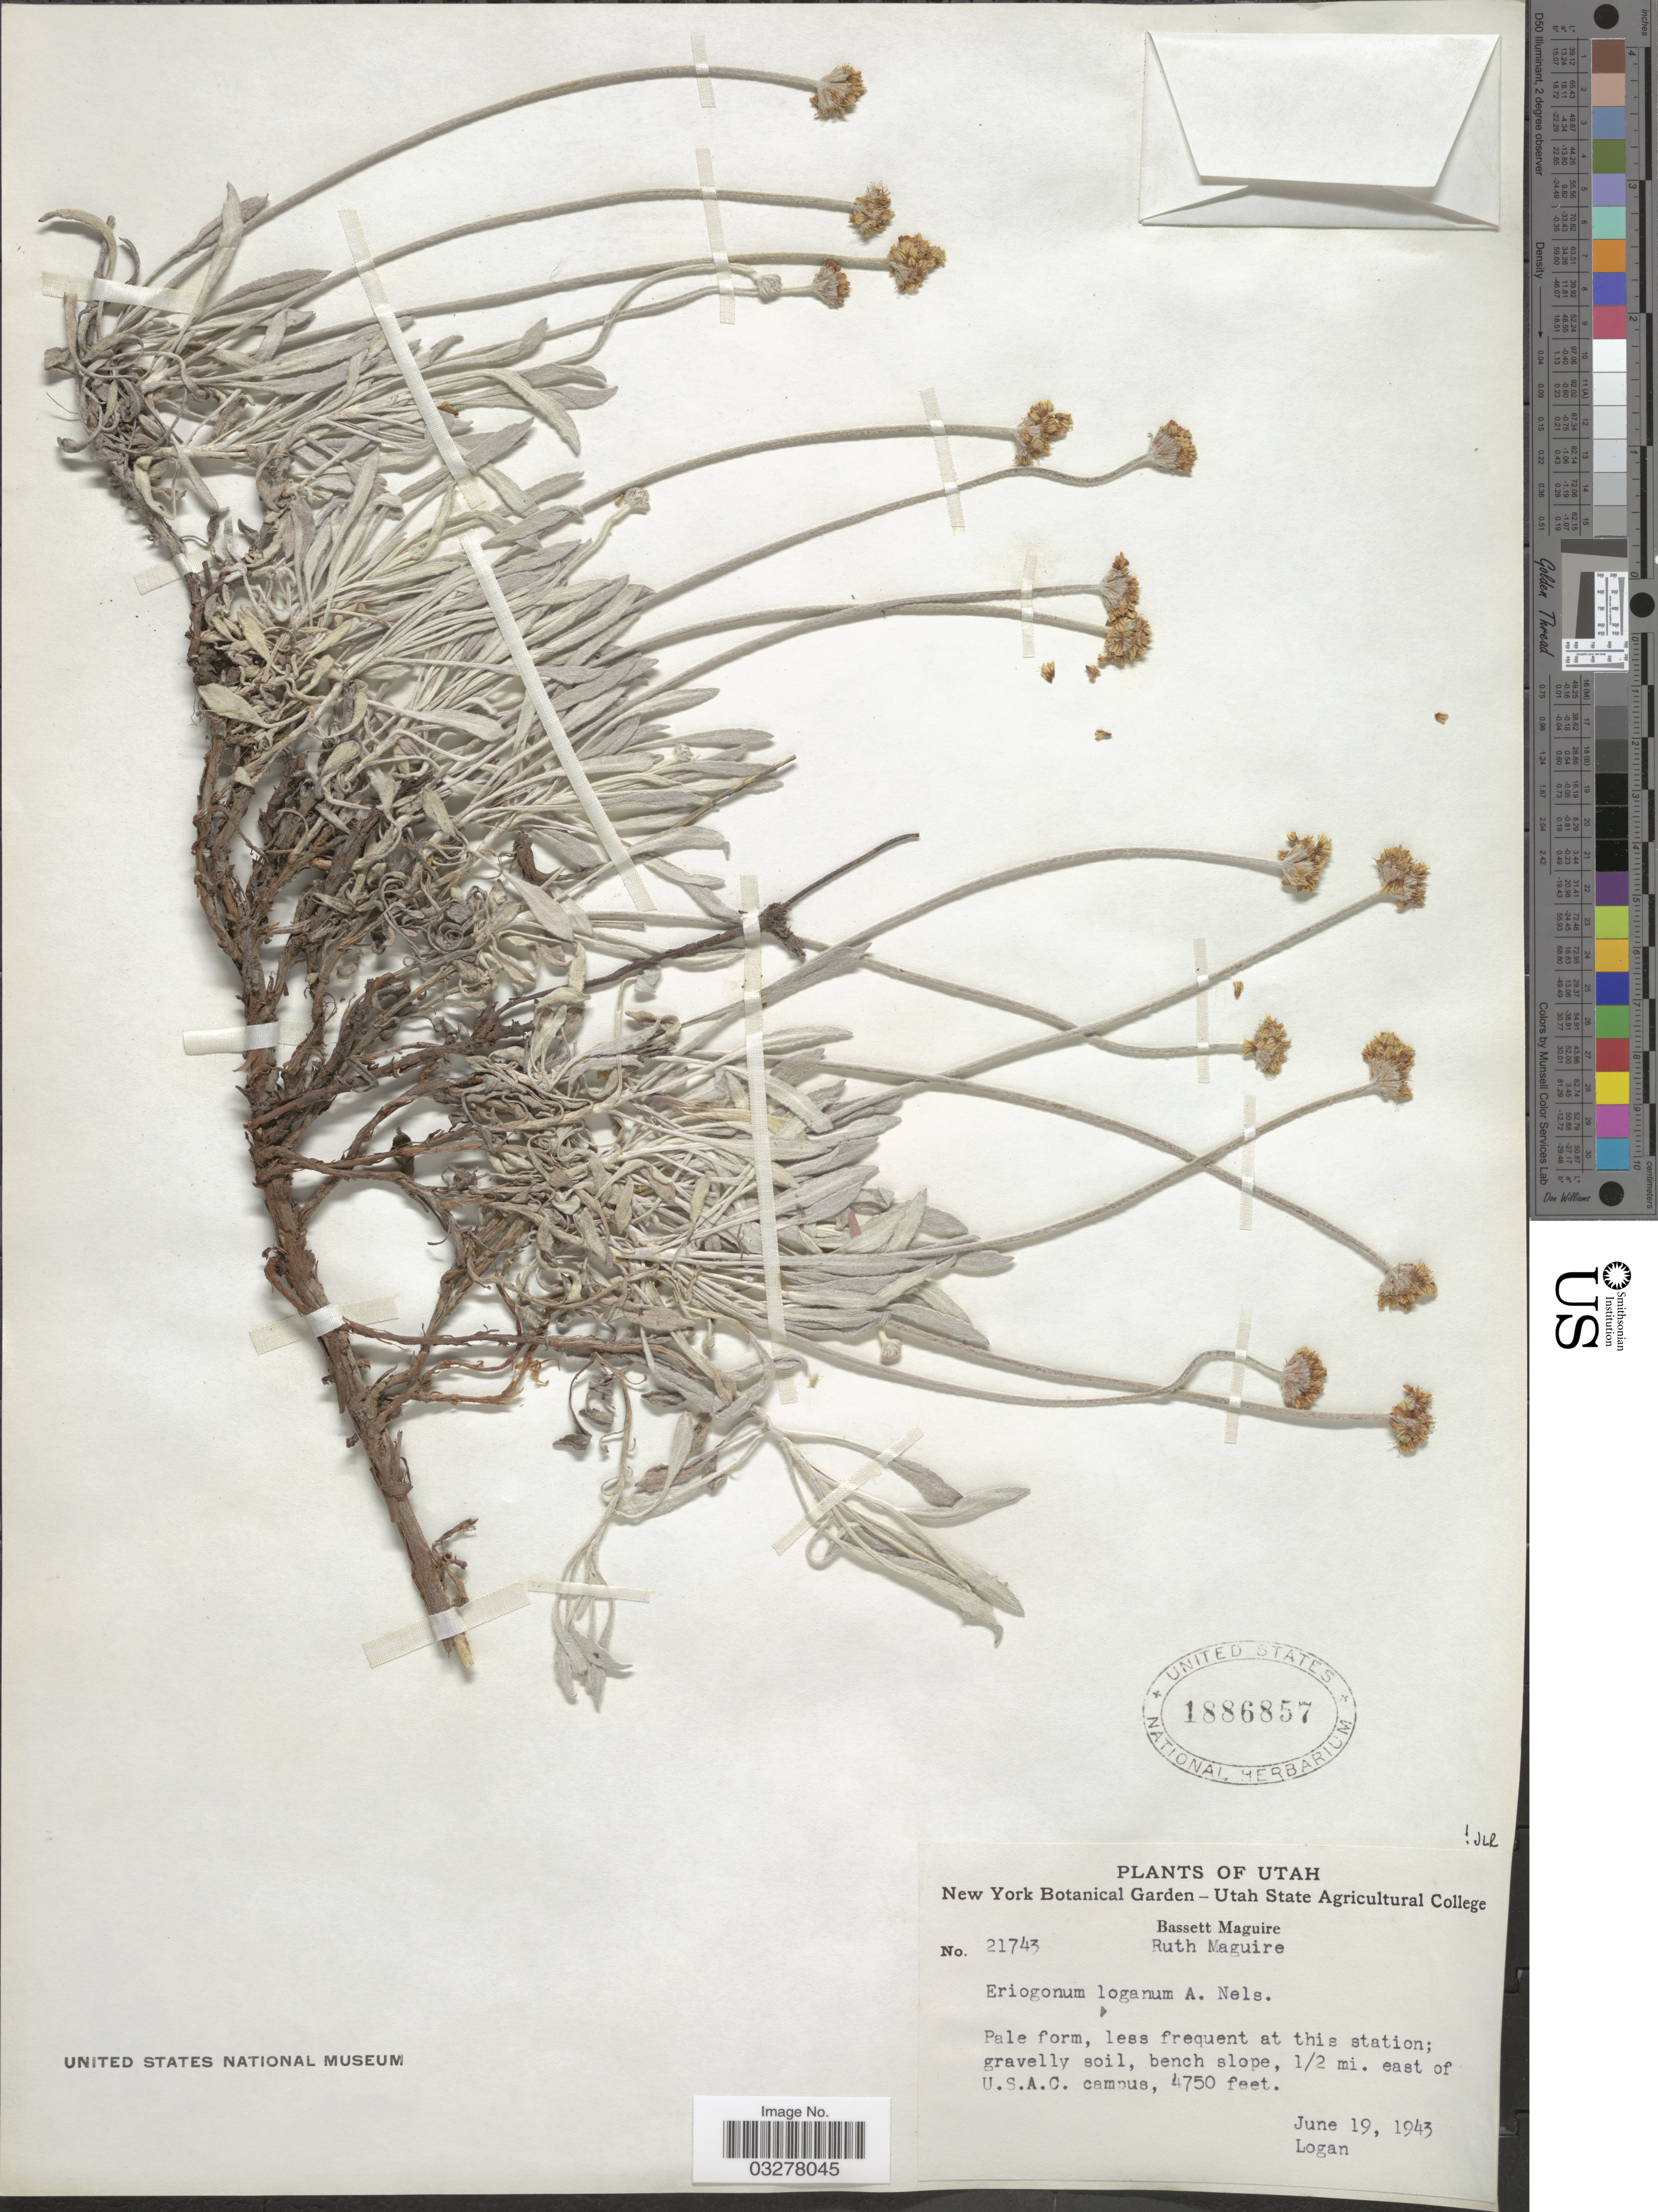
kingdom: Plantae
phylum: Tracheophyta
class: Magnoliopsida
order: Caryophyllales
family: Polygonaceae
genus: Eriogonum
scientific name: Eriogonum loganum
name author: A. Nelson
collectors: B. Maguire & R. R. Maguire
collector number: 21743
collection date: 1943-06-19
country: United States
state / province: Utah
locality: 1/2 mi. east of U.S.A.C. campus. Logan.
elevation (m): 1448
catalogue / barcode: US 1886857